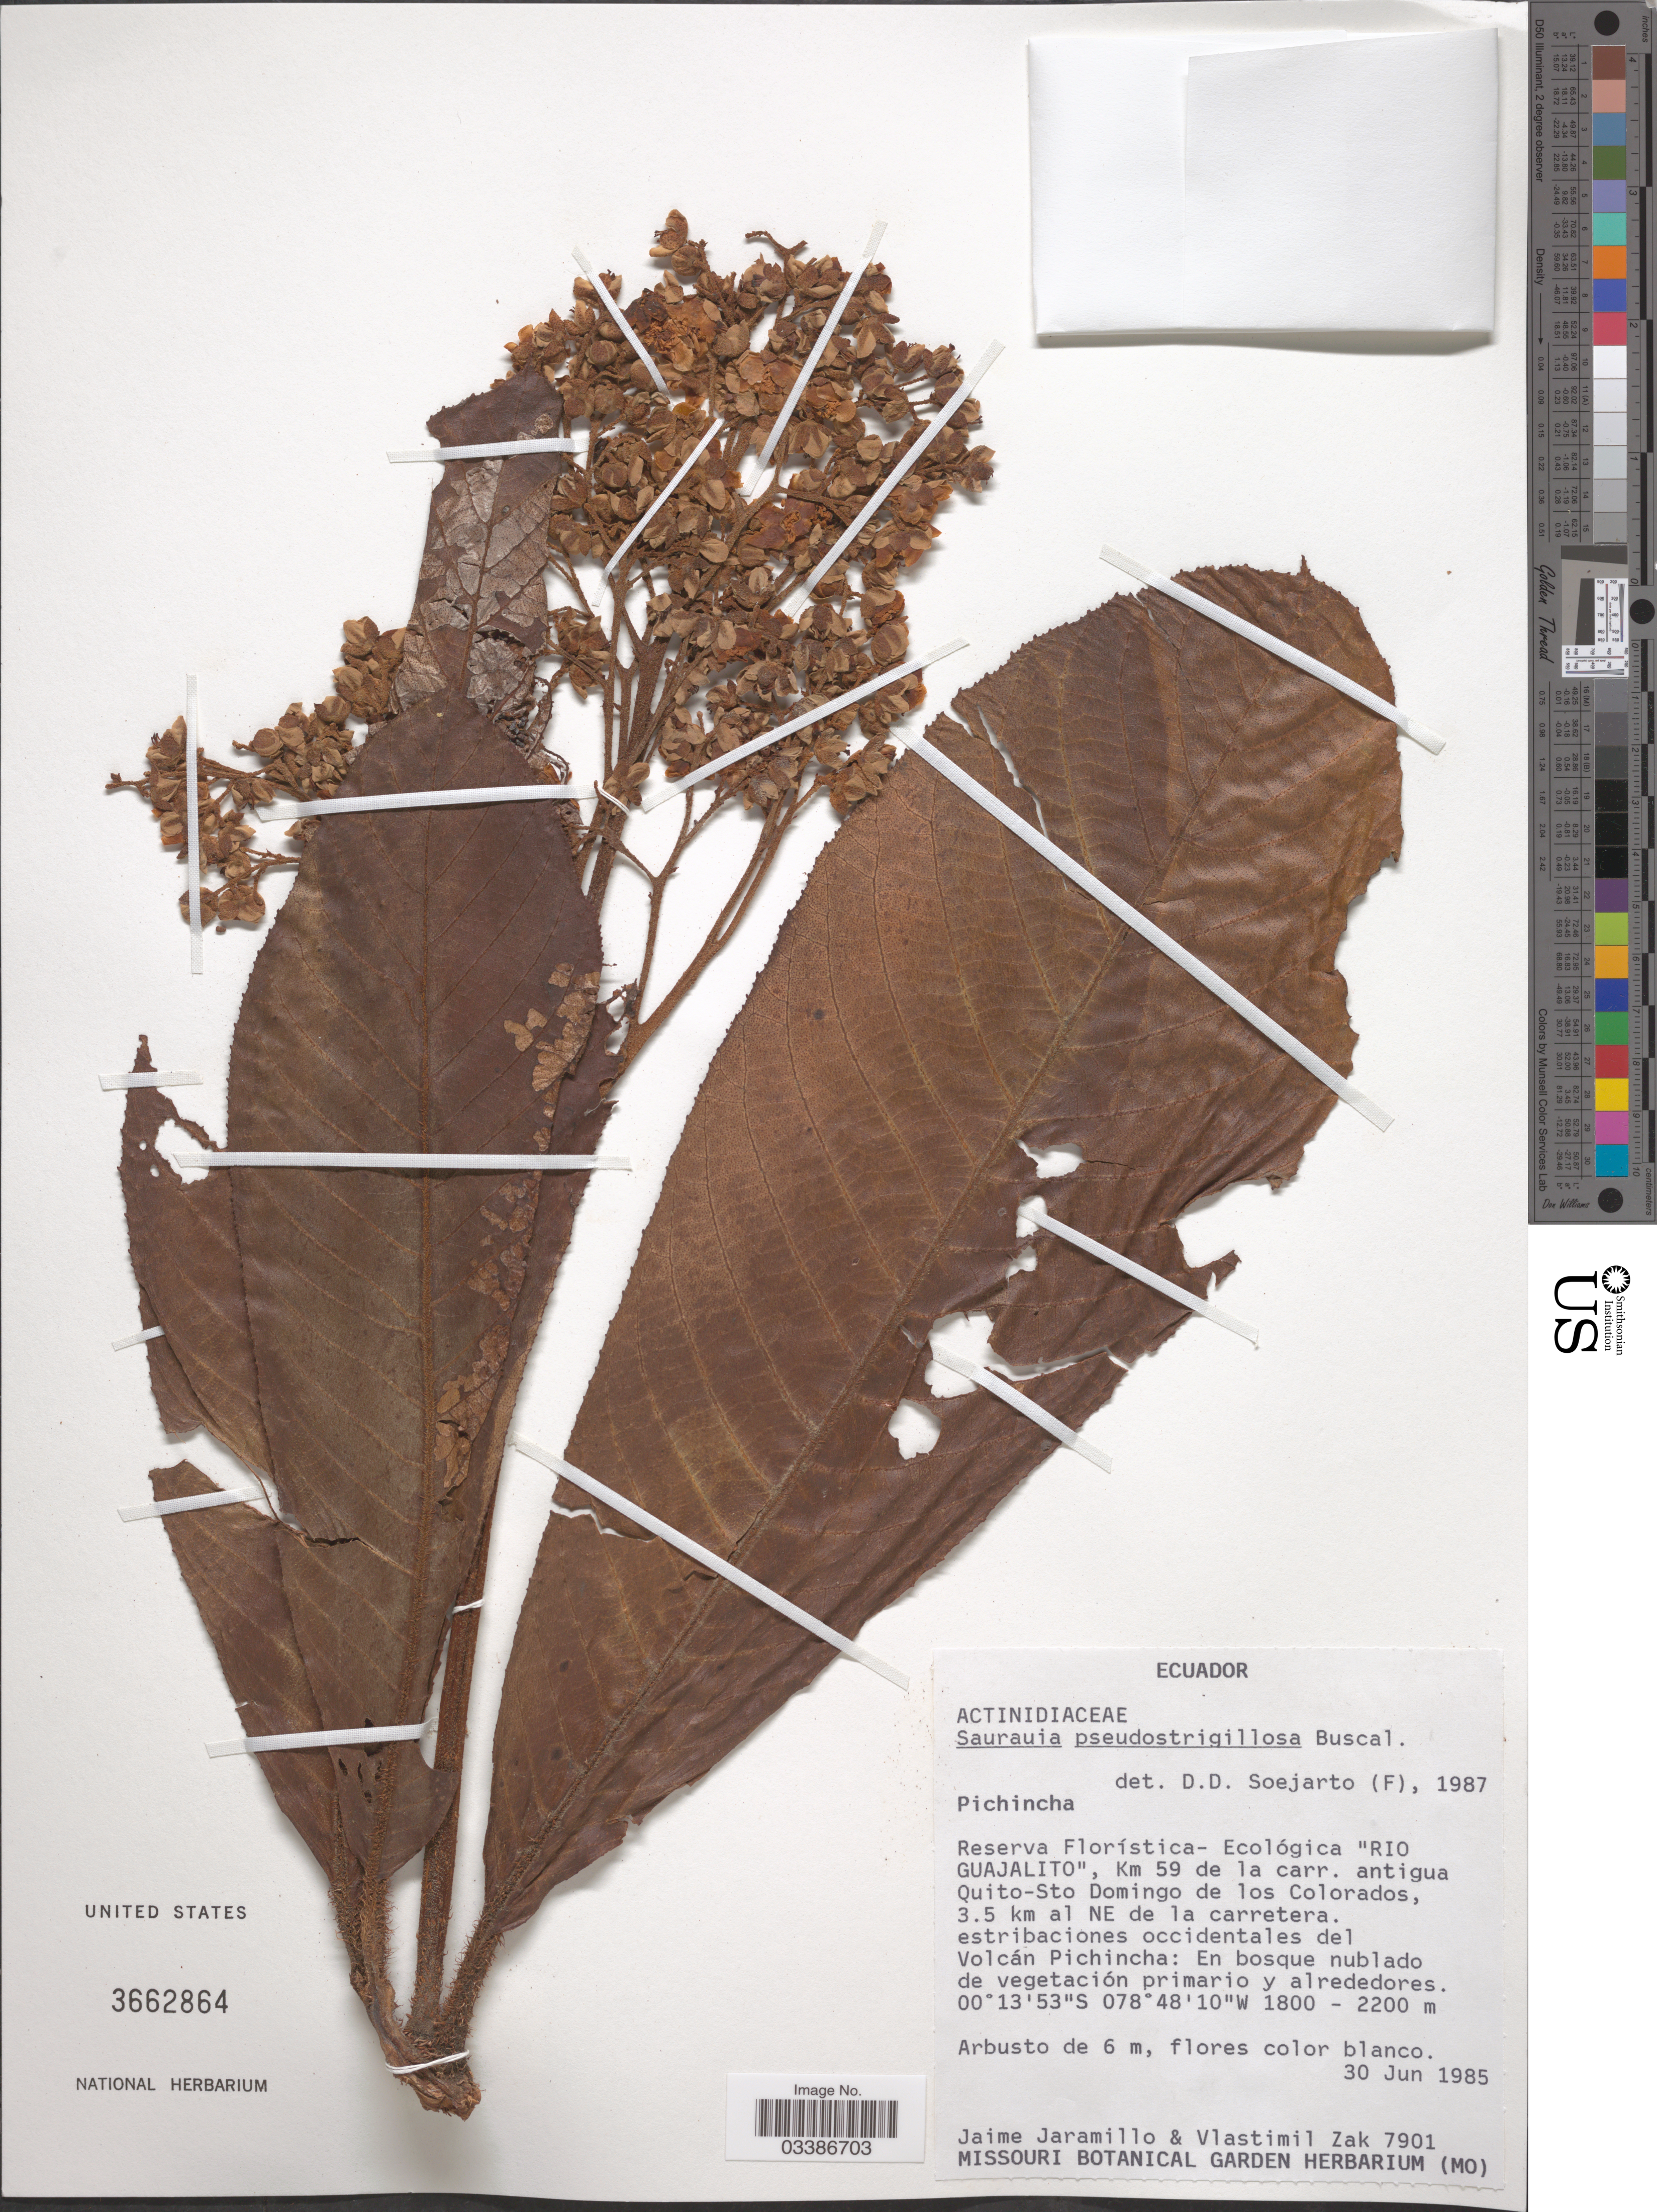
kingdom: Plantae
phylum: Tracheophyta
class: Magnoliopsida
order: Ericales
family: Actinidiaceae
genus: Saurauia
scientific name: Saurauia pseudostrigillosa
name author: Buscal.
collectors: J. Jaramillo & V. Zak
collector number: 7901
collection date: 1985-06-30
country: Ecuador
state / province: Pichincha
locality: Reserva Florística-Ecológica "Rio Guajalito", Km 59 de la carr. antigua Quito-Sto Domingo de los Colorados, 3.5 km al NE de la carretera. Estribaciones occidentalis del Volcán Pichincha.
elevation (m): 1800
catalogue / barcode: US 3662864